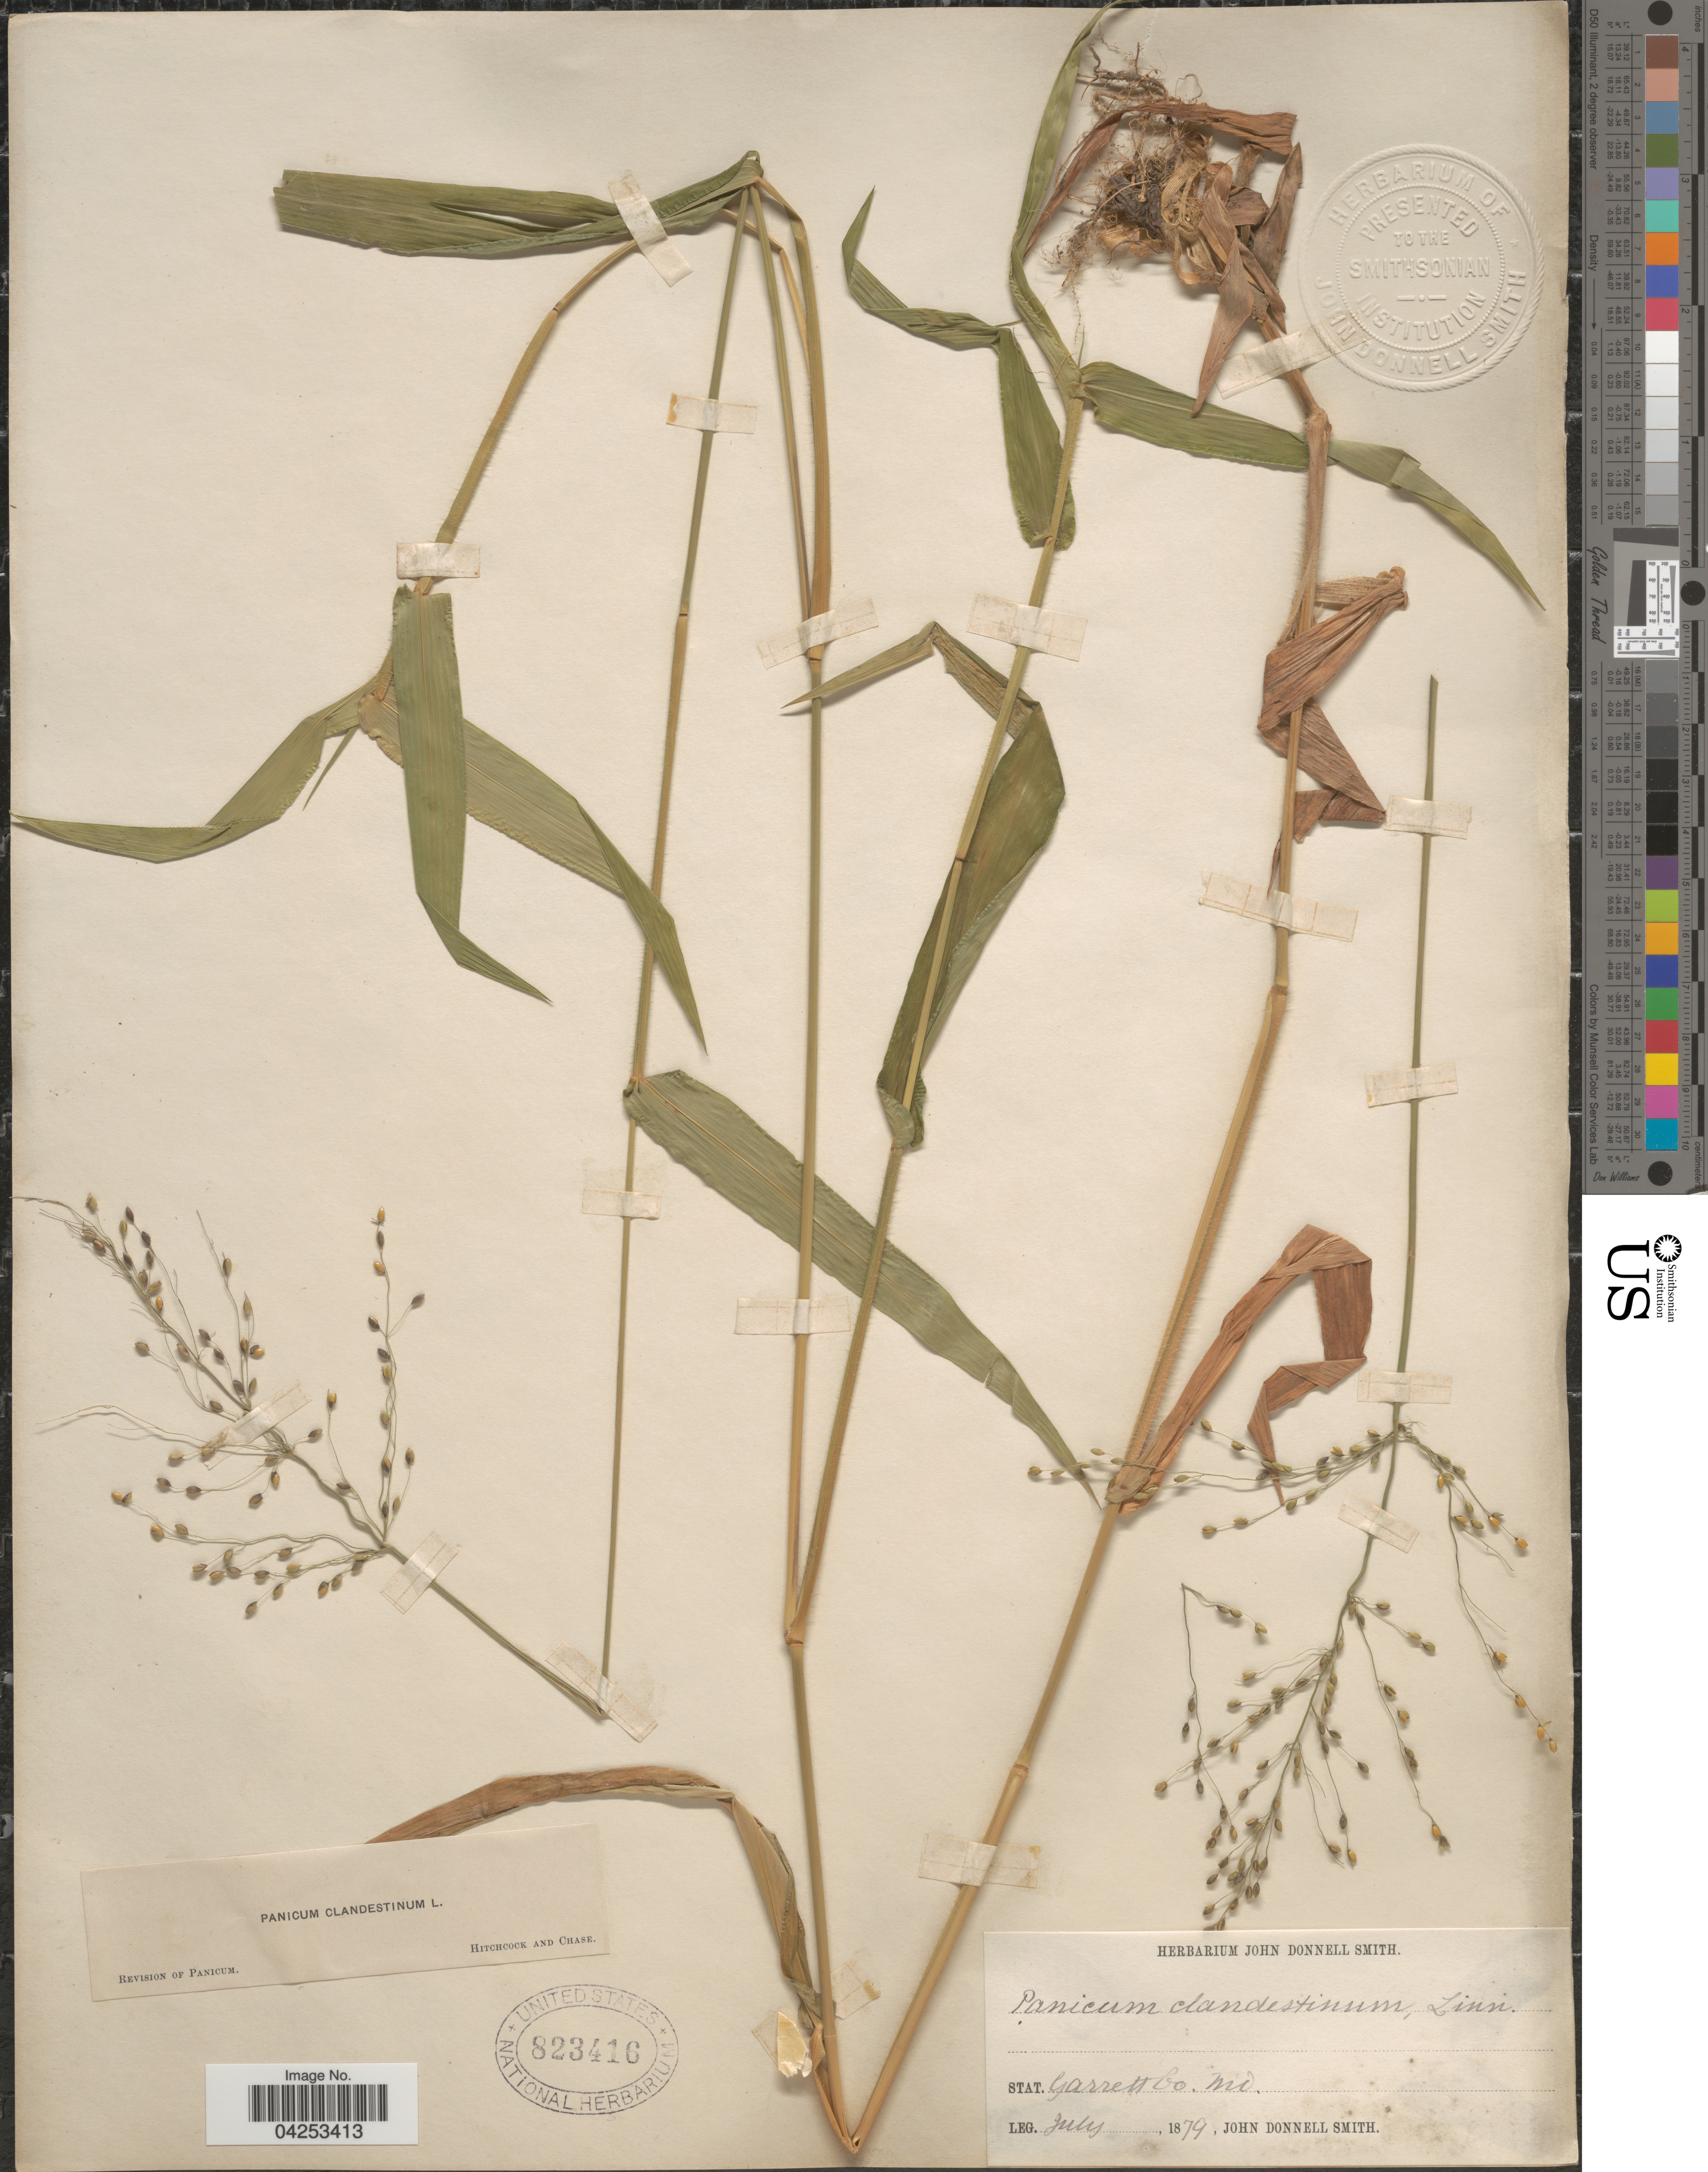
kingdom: Plantae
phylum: Tracheophyta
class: Liliopsida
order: Poales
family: Poaceae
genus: Dichanthelium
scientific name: Dichanthelium clandestinum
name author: (L.) Gould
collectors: J. Donnell Smith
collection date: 1879-07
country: United States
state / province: Maryland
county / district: Garrett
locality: Garrett Co.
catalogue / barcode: US 823416